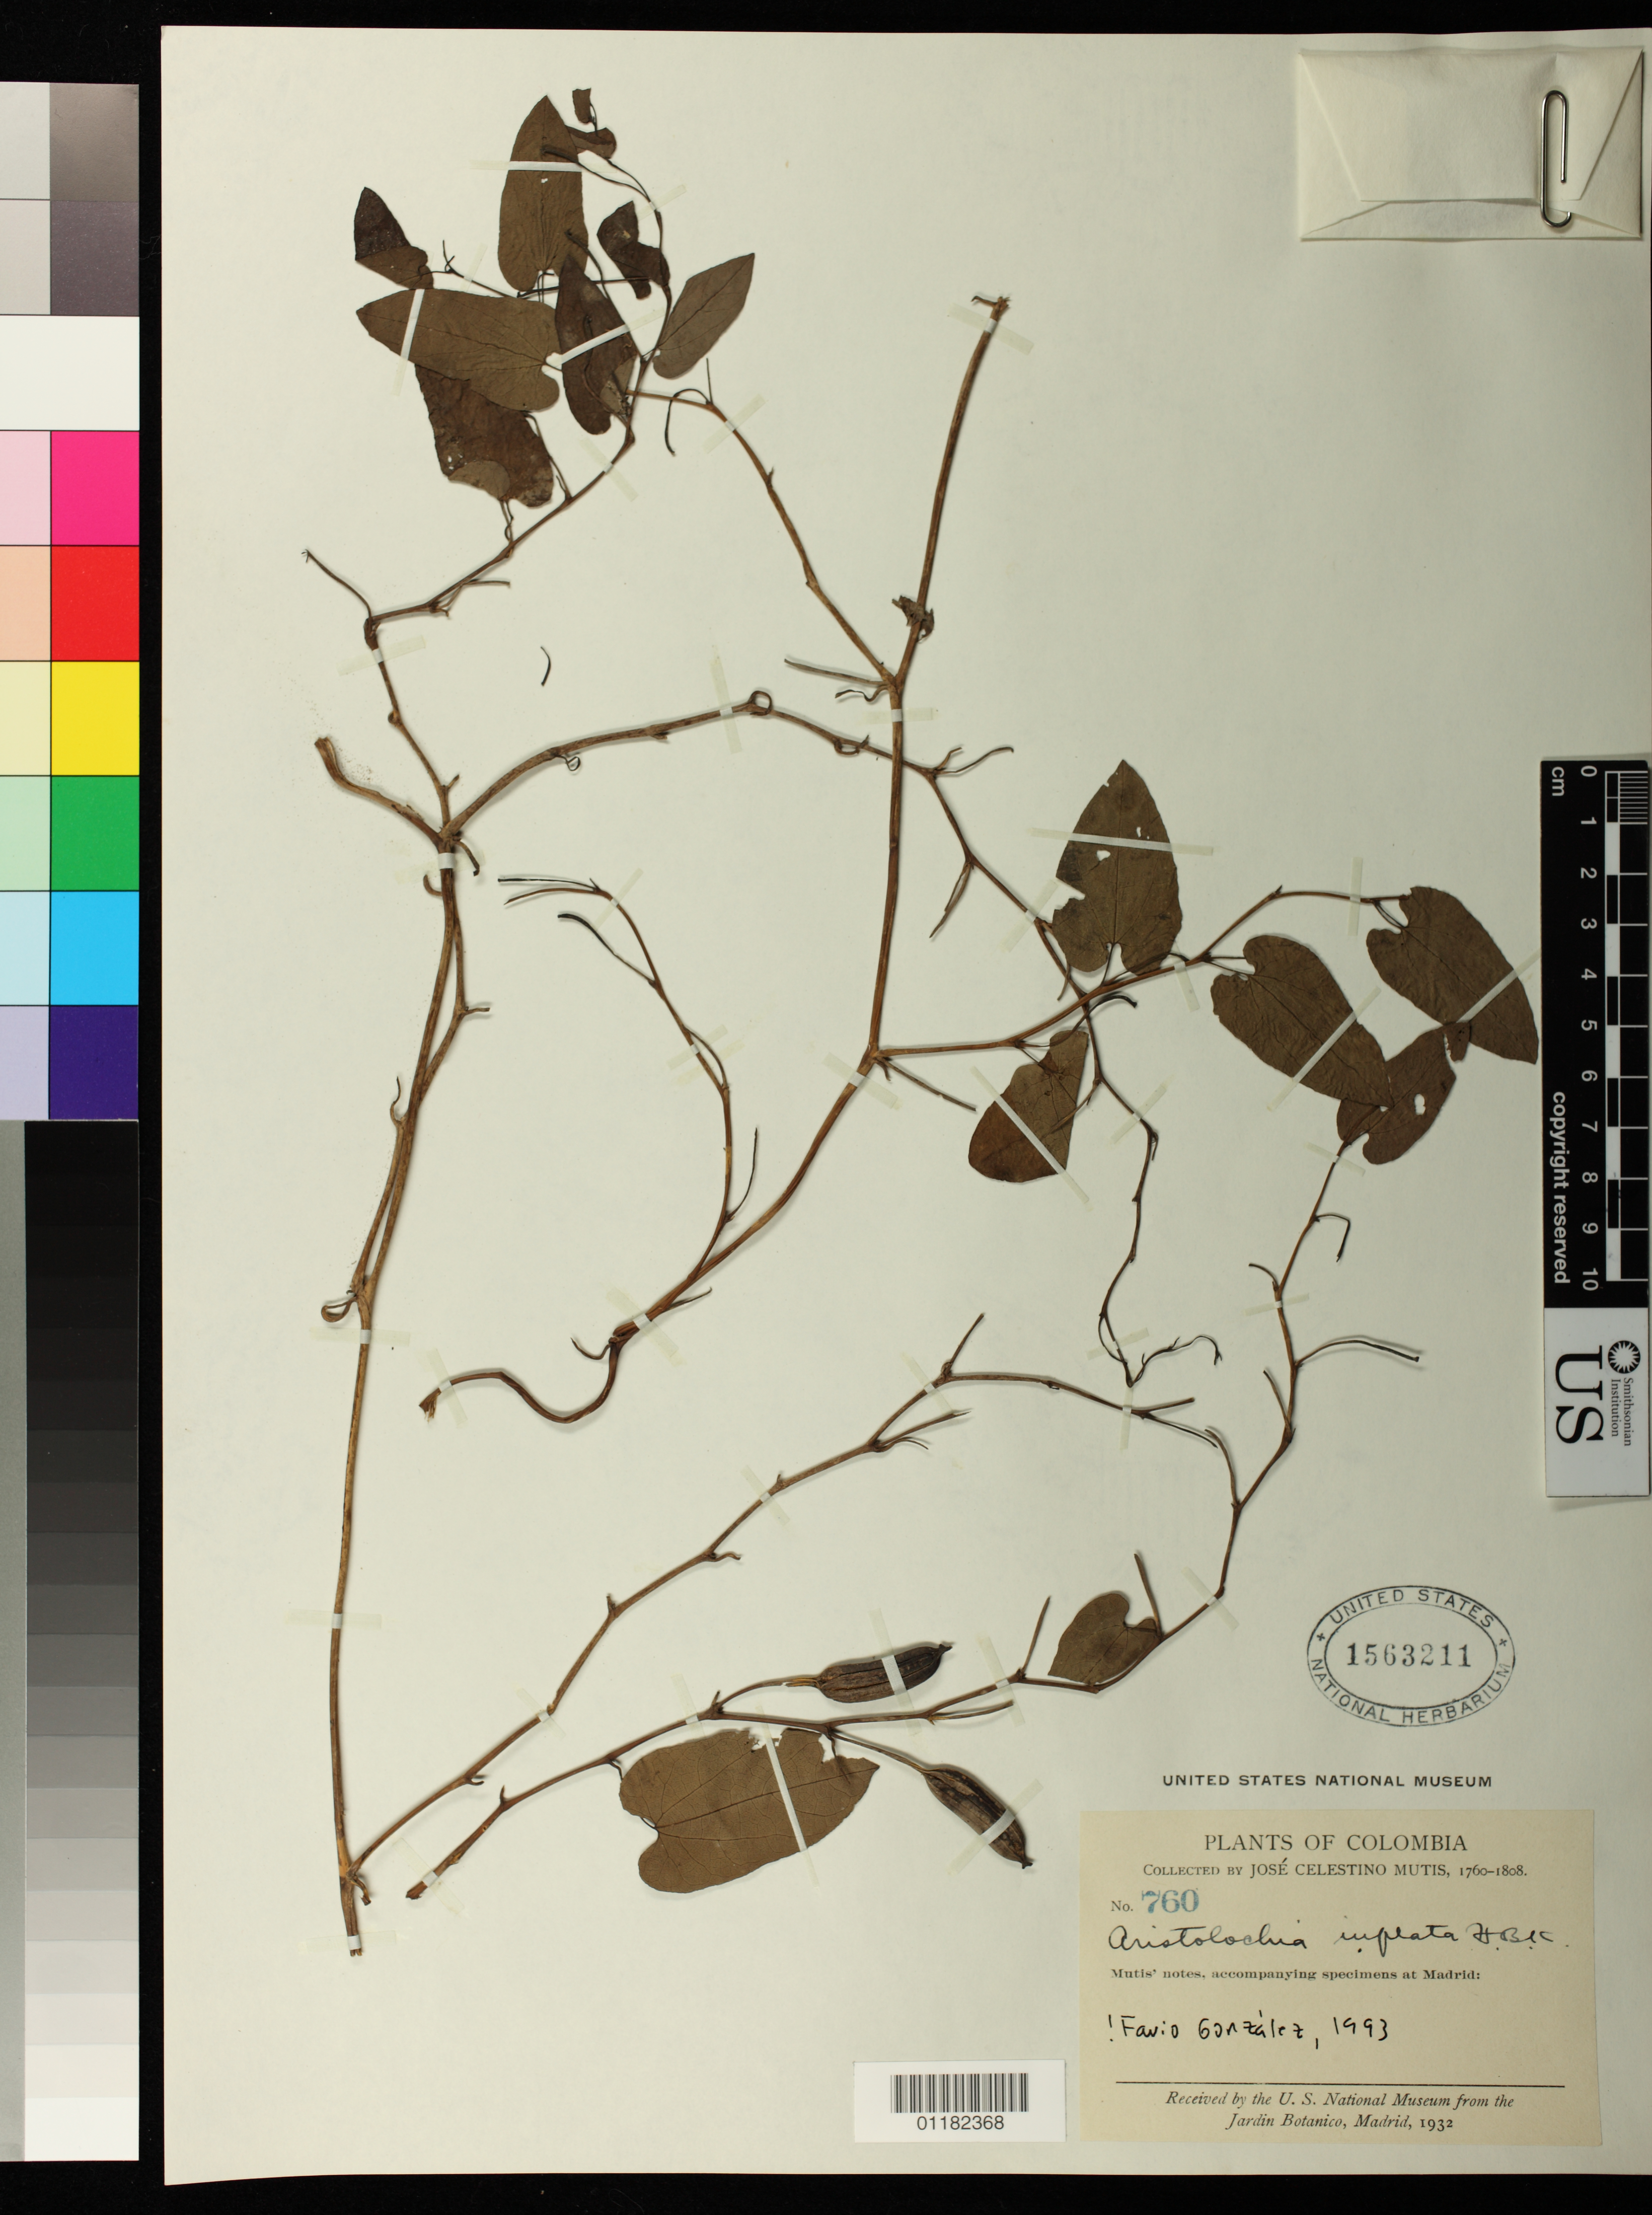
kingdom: Plantae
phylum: Tracheophyta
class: Magnoliopsida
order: Piperales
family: Aristolochiaceae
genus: Aristolochia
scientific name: Aristolochia inflata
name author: Kunth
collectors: J. C. B. Mutis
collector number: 760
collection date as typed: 1760 to 1808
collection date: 1760/1808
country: Colombia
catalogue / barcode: US 1563211